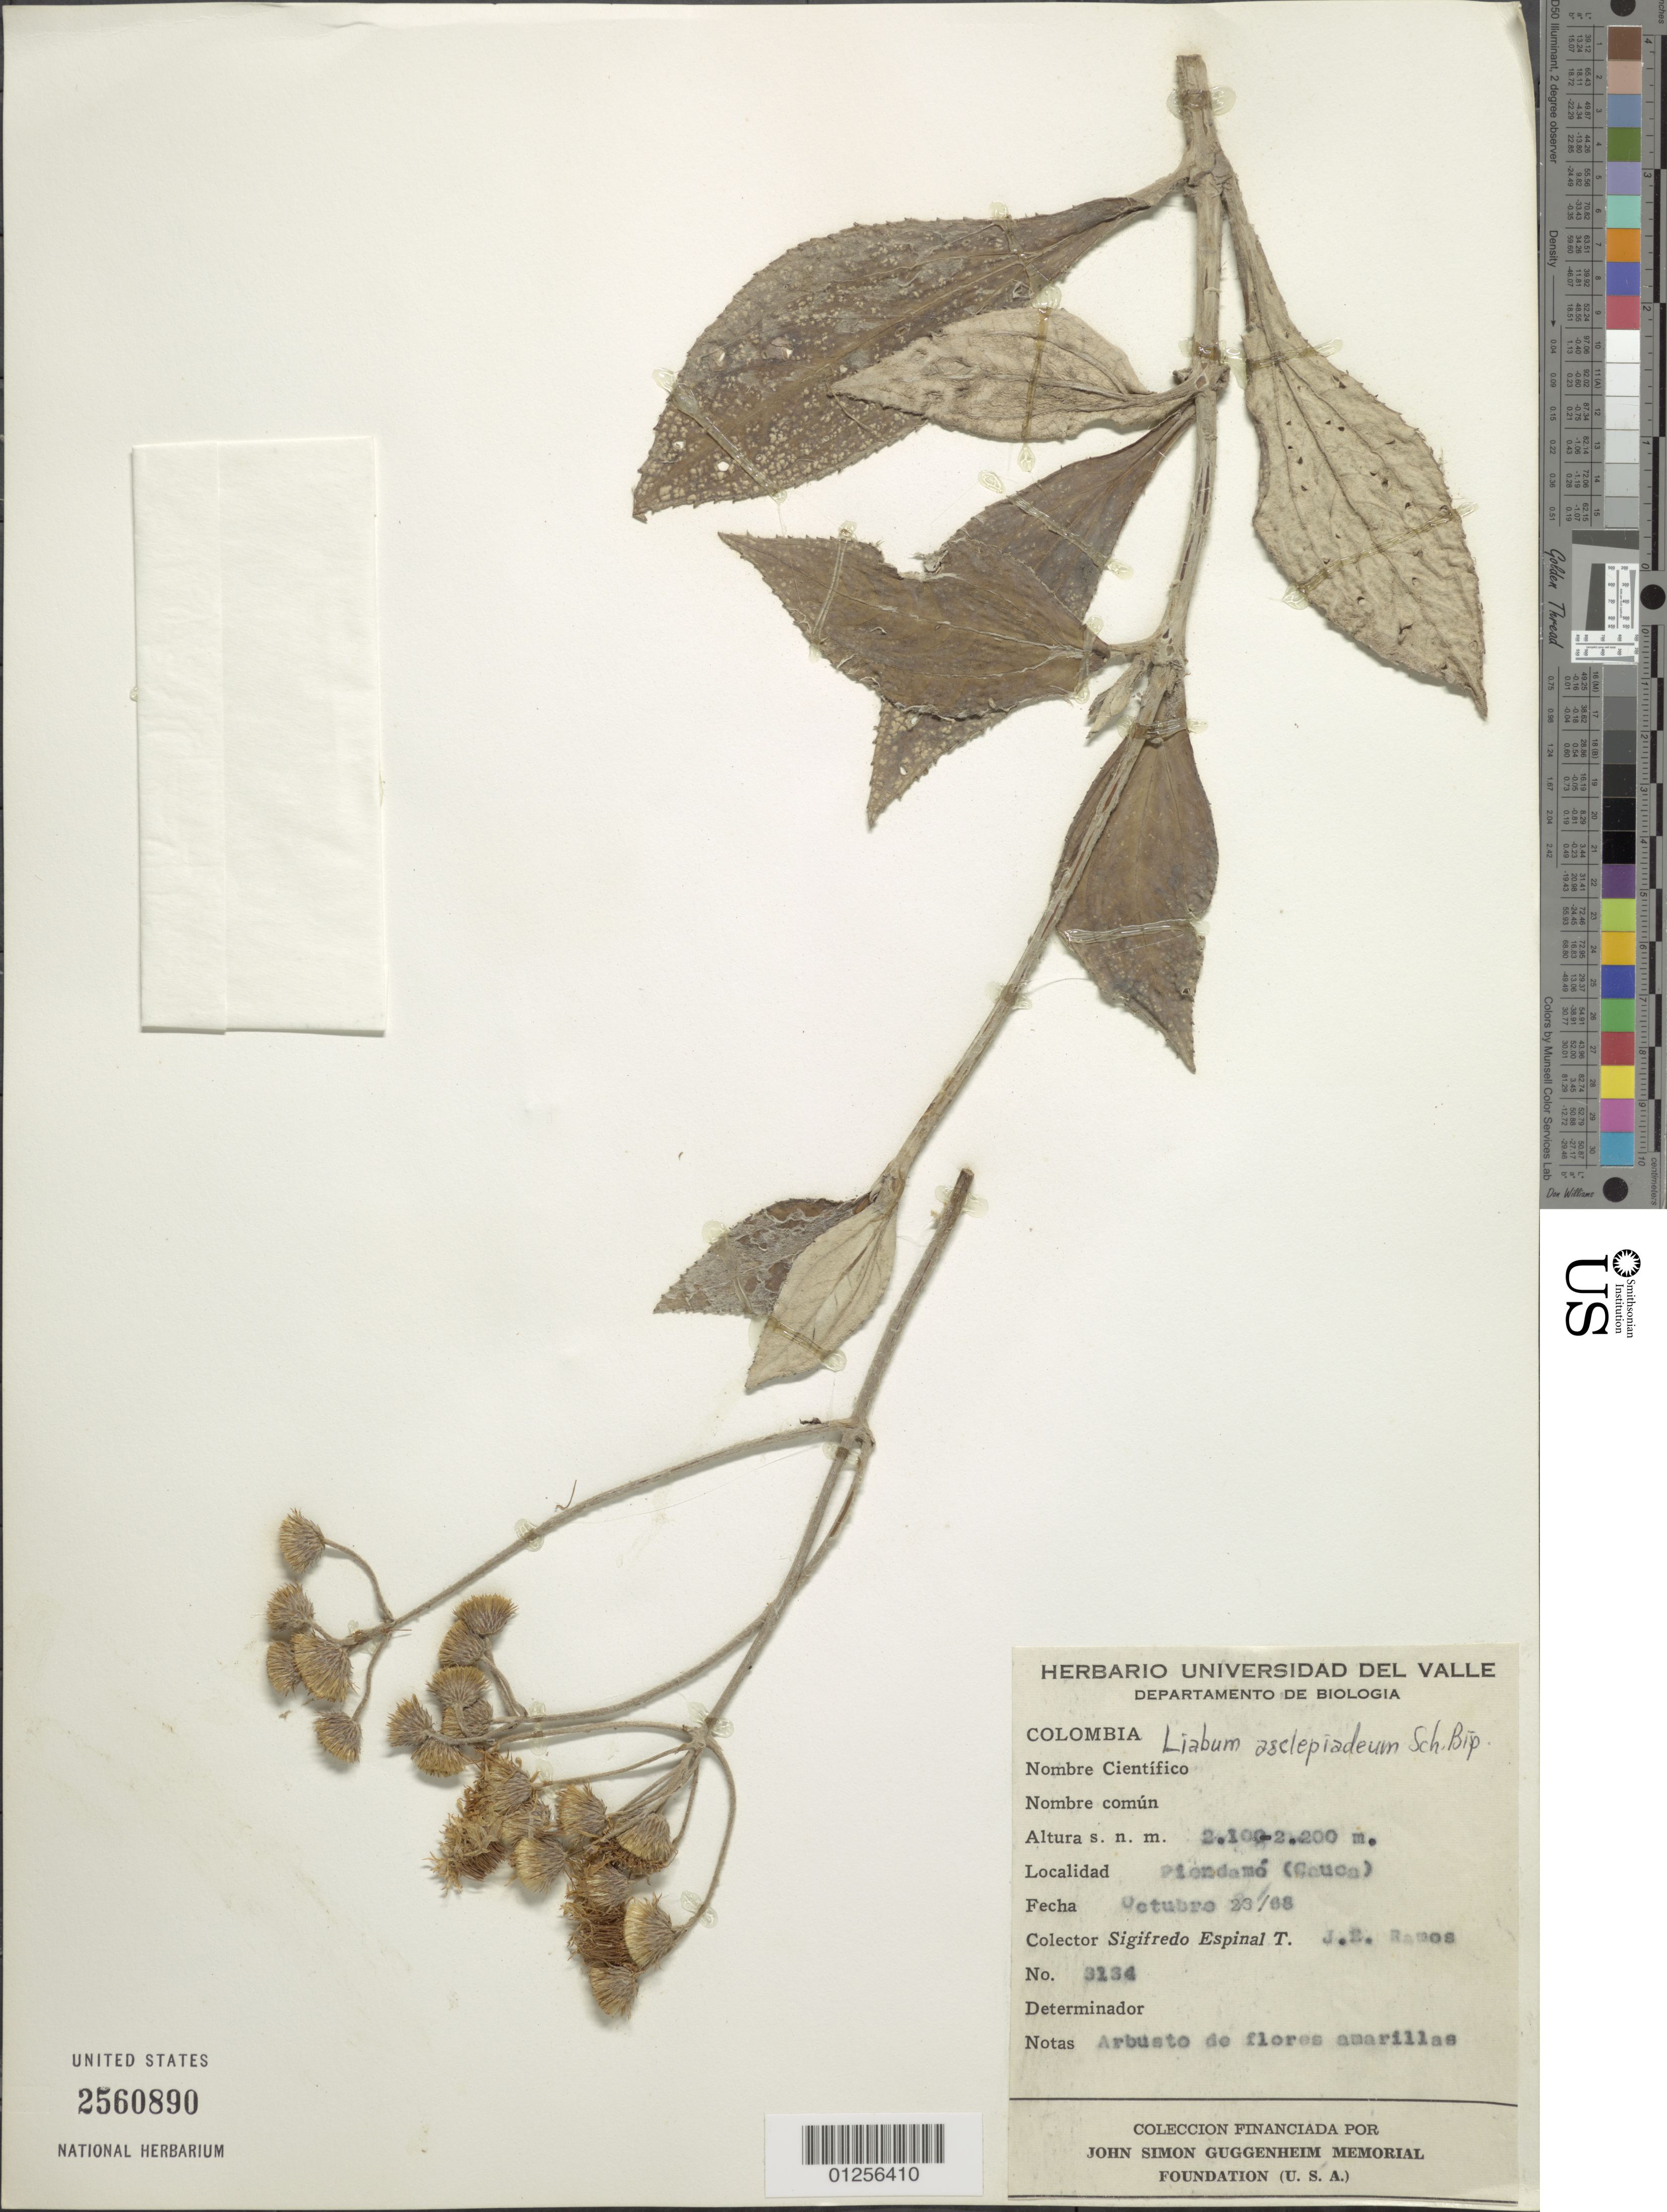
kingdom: Plantae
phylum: Tracheophyta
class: Magnoliopsida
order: Asterales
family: Asteraceae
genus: Liabum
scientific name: Liabum asclepiadeum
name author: Sch. Bip.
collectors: T. S. Espinal & J. E. Ramos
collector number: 3134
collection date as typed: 23-Oct-68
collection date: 1968-10-23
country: Colombia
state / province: Cauca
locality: Piondamo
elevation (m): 2100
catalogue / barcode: US 2560890